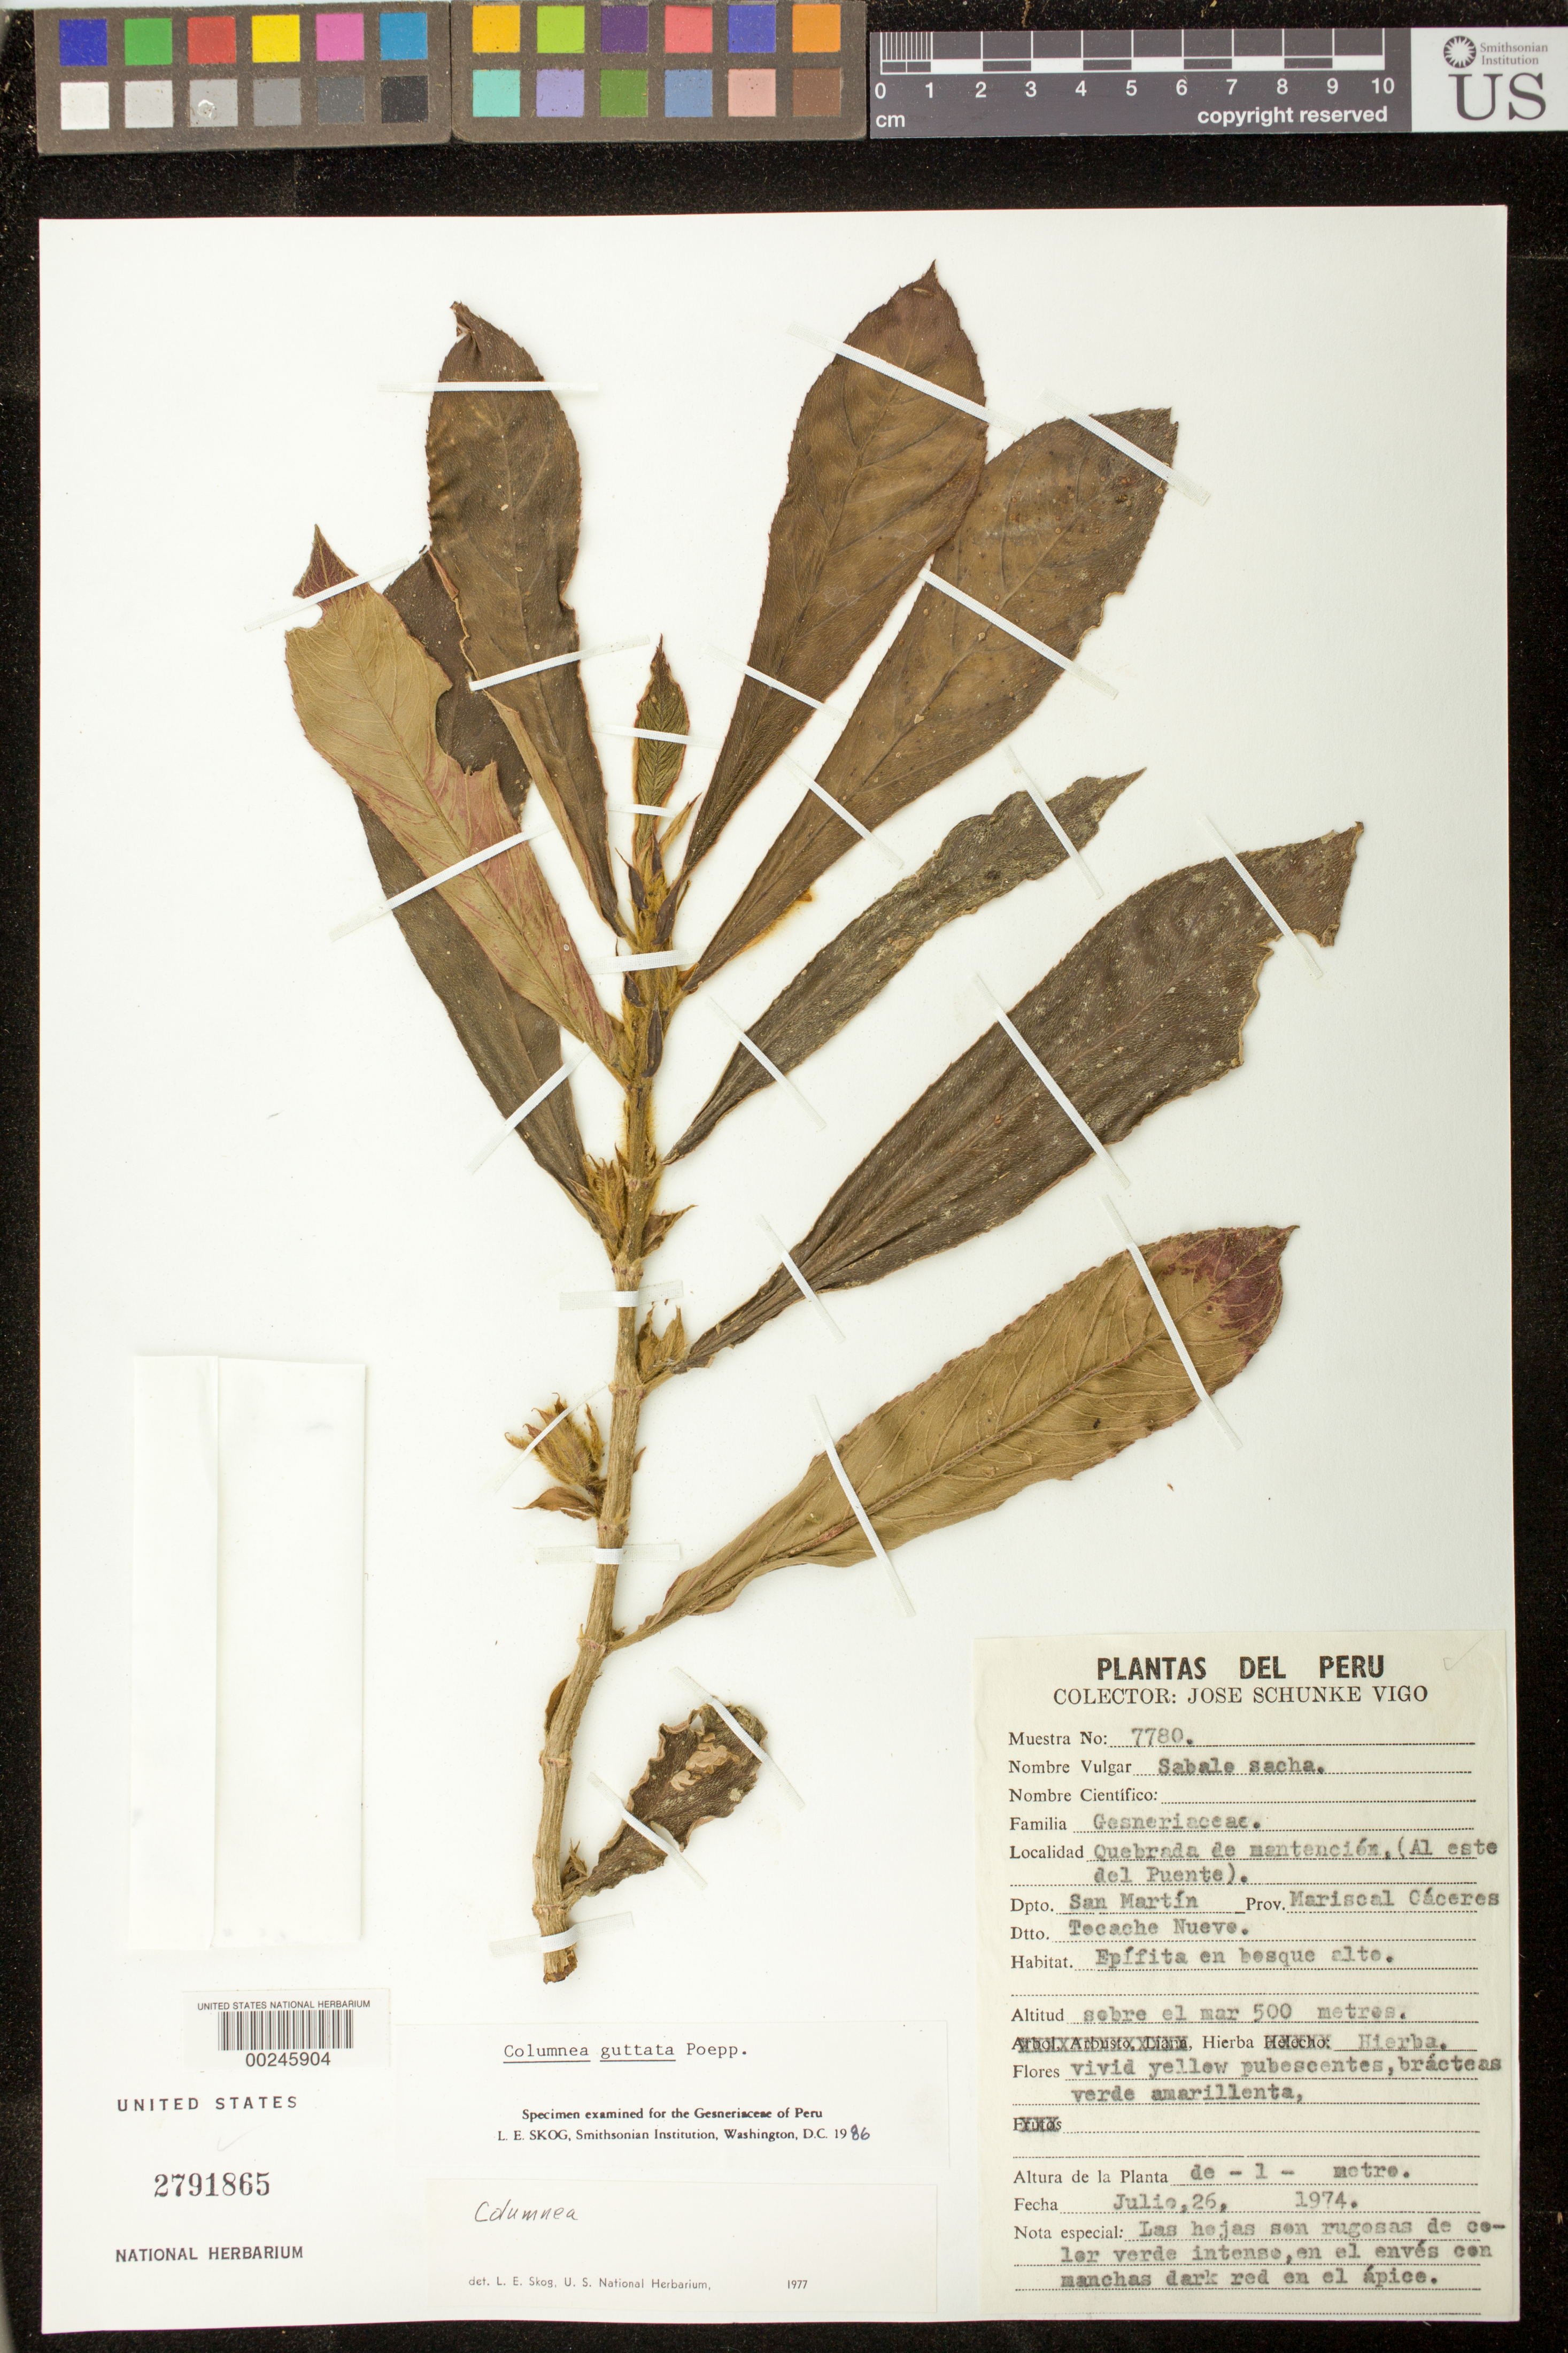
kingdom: Plantae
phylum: Tracheophyta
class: Magnoliopsida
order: Lamiales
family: Gesneriaceae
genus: Columnea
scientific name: Columnea guttata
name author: Poepp.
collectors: J. Schunke Vigo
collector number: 7780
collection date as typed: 26 Jul 1974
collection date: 1974-07-26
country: Peru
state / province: San Martín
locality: Prov. Mariscal Cáceres, Dtto. Tocache Nuevo, Quebrada Mantencion, (E of Puente)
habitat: Epiphyte in tall forest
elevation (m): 500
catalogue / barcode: US 2791865